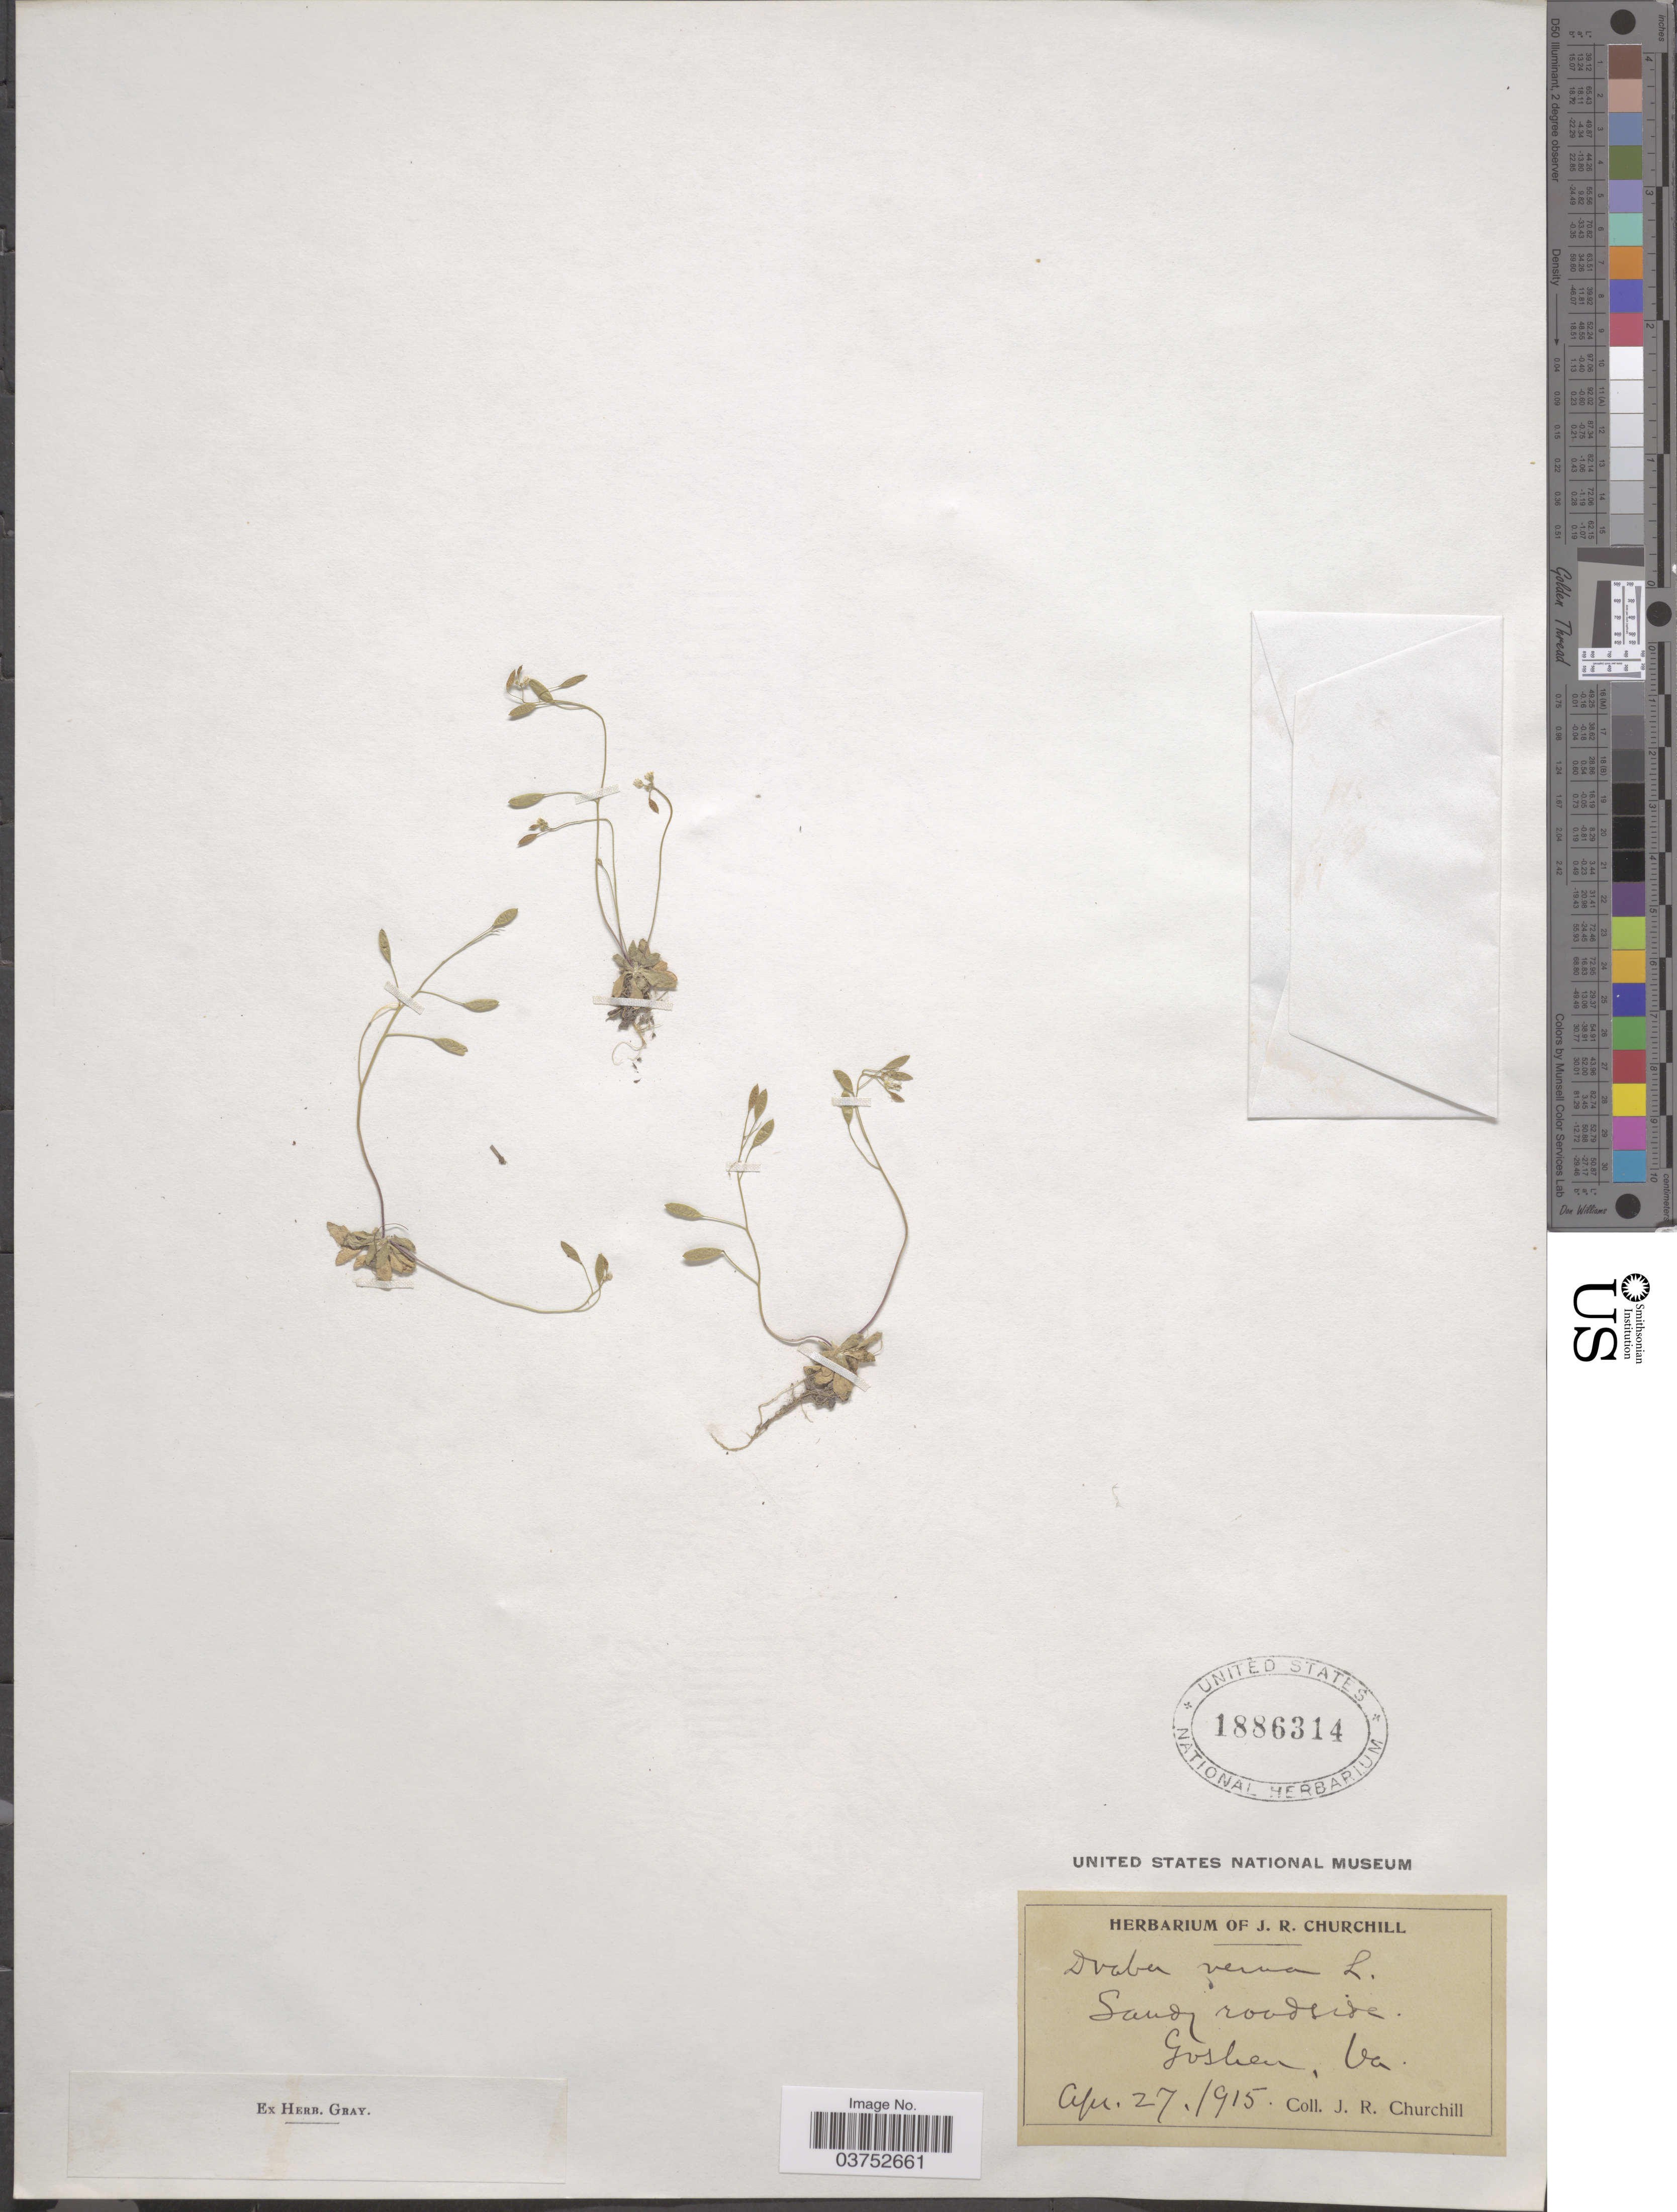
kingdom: Plantae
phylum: Tracheophyta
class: Magnoliopsida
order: Brassicales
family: Brassicaceae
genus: Draba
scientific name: Draba verna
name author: L.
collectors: J. Churchill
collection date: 1915-04-27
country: United States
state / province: Virginia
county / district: Rockbridge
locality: Goshen.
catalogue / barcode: US 1886314